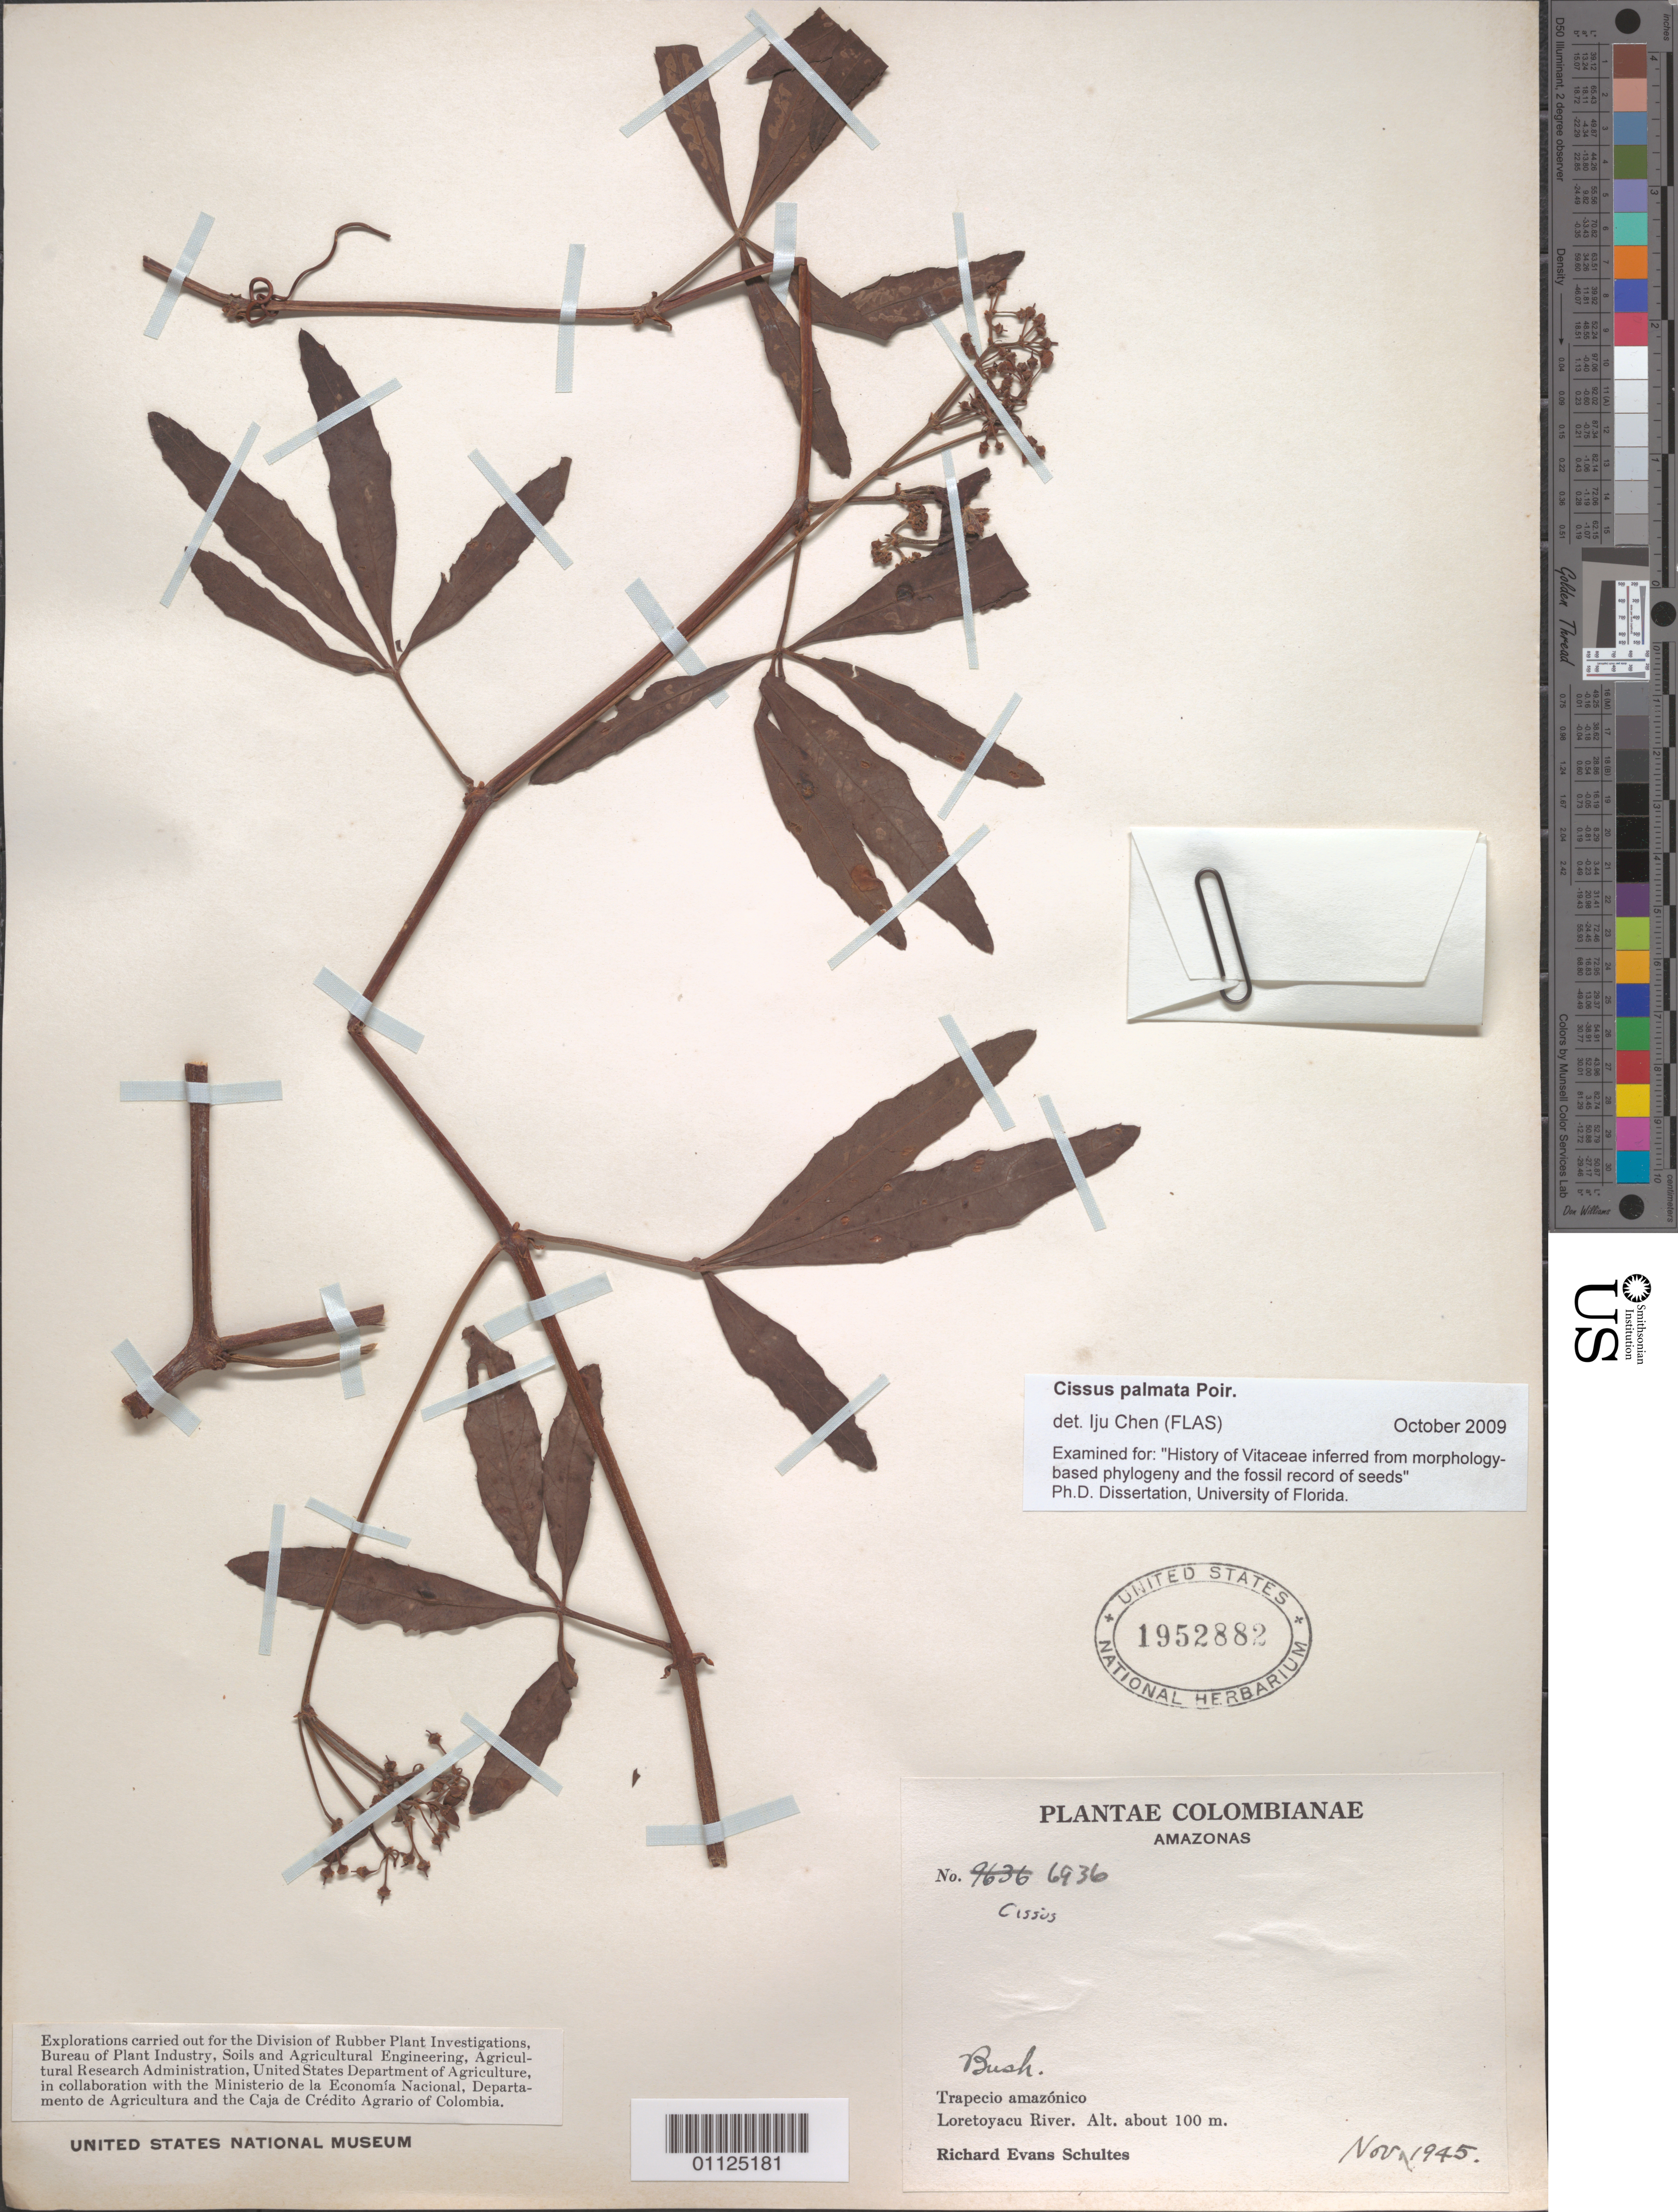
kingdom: Plantae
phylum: Tracheophyta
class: Magnoliopsida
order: Vitales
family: Vitaceae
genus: Cissus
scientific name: Cissus palmata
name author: Poir.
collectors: R. E. Schultes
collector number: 6936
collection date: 1945-11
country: Colombia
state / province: Amazônas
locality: Loretoyacu River.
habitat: Bush.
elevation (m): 100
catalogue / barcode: US 1952882